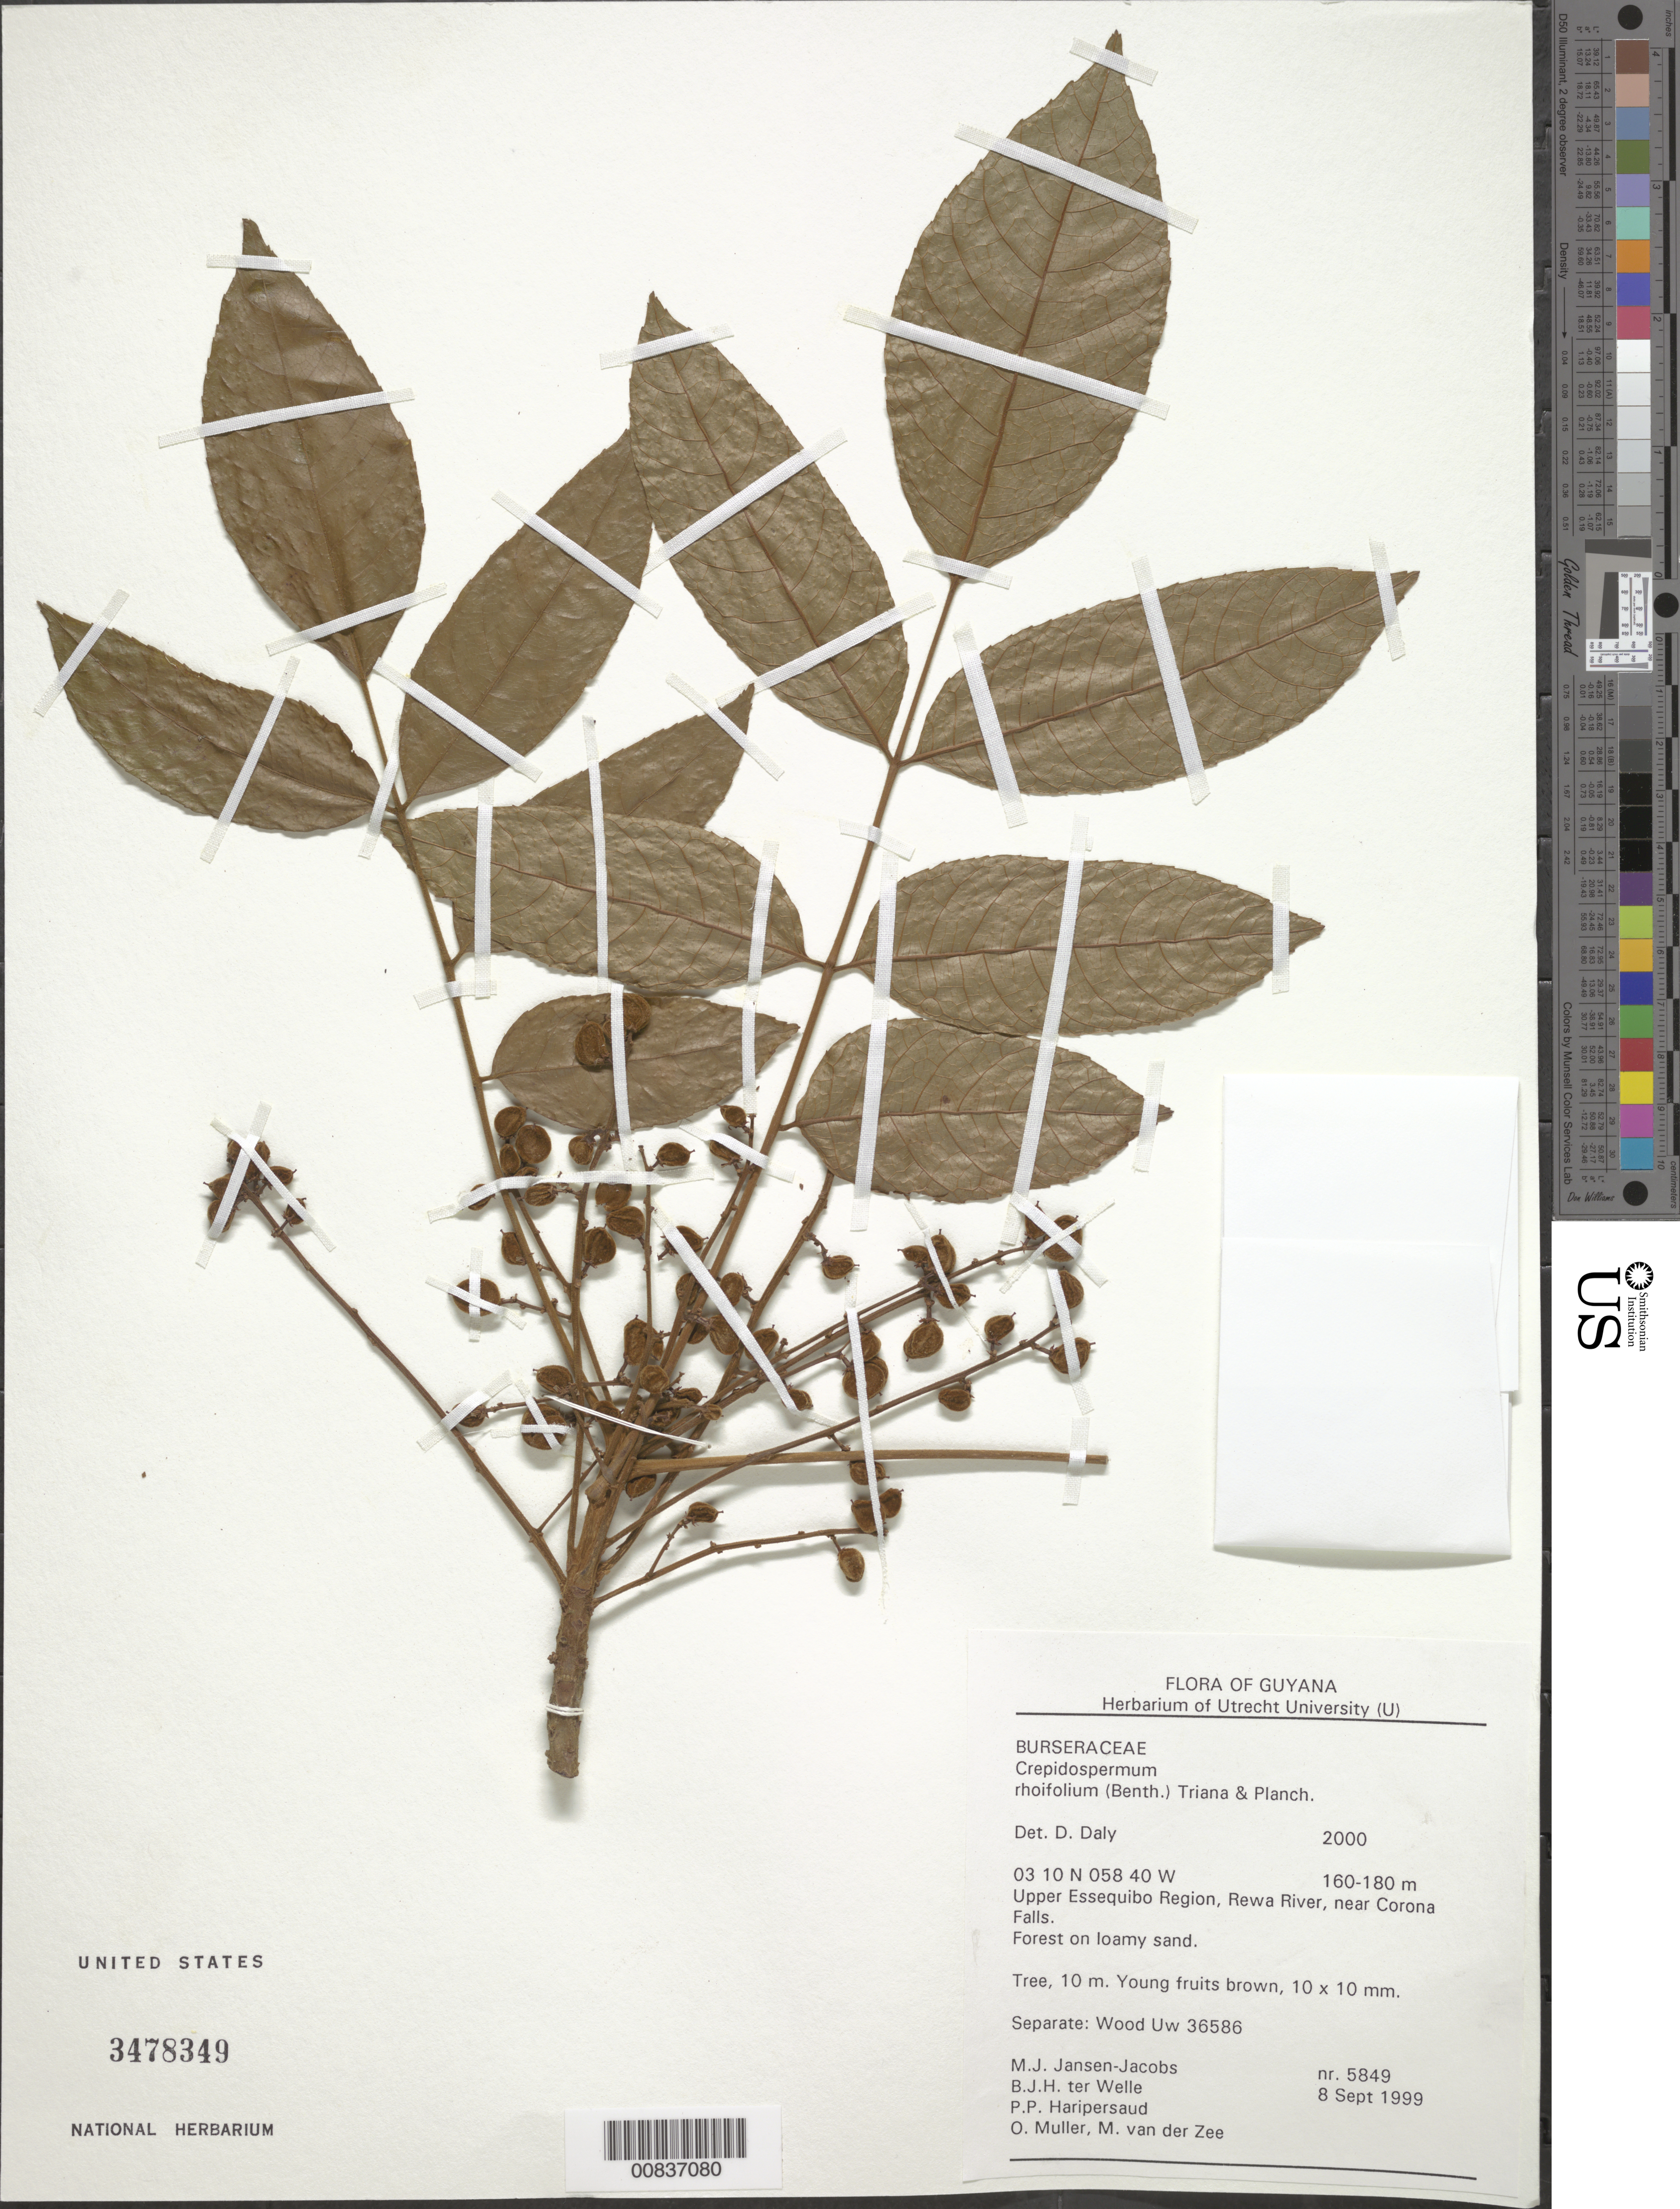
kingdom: Plantae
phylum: Tracheophyta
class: Magnoliopsida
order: Sapindales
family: Burseraceae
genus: Protium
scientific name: Protium rhoifolium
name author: (Benth.) Byng & Christenh.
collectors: M. J. Jansen-Jacobs, B. Welle, P. Haripersaud, O. Muller & M. van der Zee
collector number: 5849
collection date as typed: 8-Sep-99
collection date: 1999-09-08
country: Guyana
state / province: U. Takutu-U. Essequibo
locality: Rewa River, near Corona Falls, Upper Essequibo Region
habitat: Forest on loamy sand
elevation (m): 160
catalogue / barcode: US 3478349